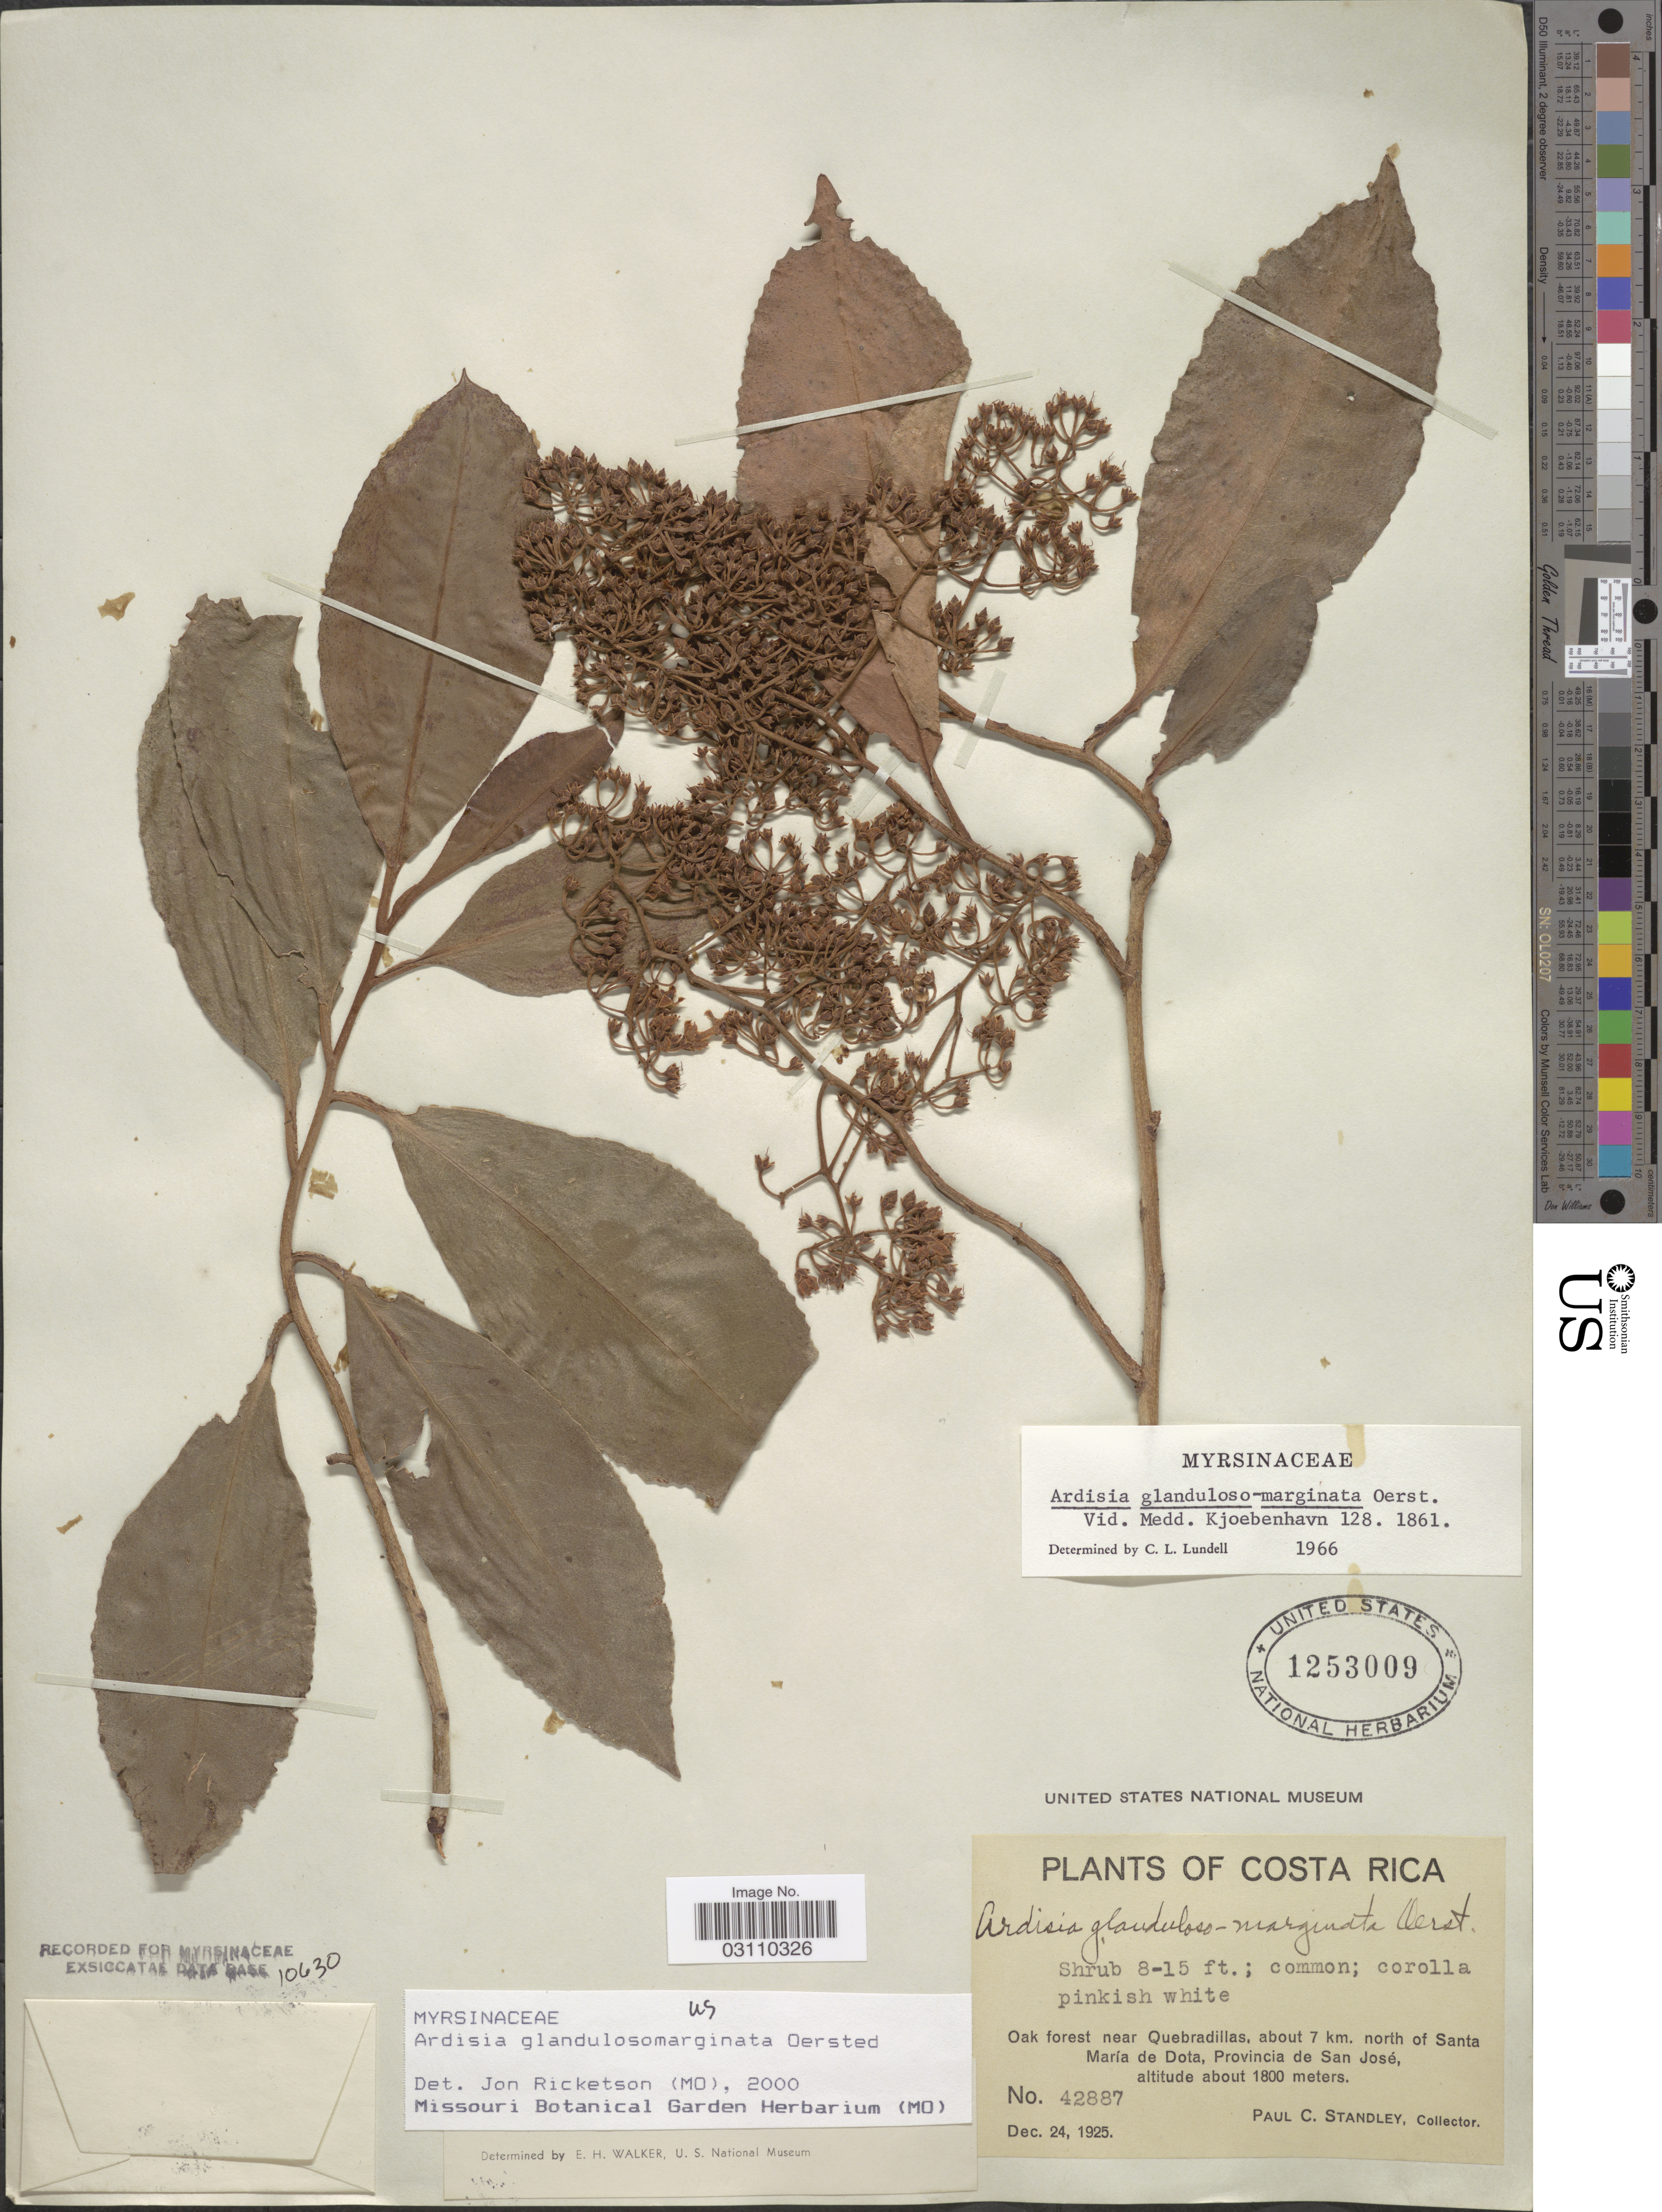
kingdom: Plantae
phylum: Tracheophyta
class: Magnoliopsida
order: Ericales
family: Primulaceae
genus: Ardisia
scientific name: Ardisia glandulosa-marginata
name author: Oerst.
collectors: P. C. Standley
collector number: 42887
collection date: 1925-12-24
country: Costa Rica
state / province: San José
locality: Oak forest near Quebradillas, about 7 km. north of Santa María de Dota.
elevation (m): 1800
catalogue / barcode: US 1253009